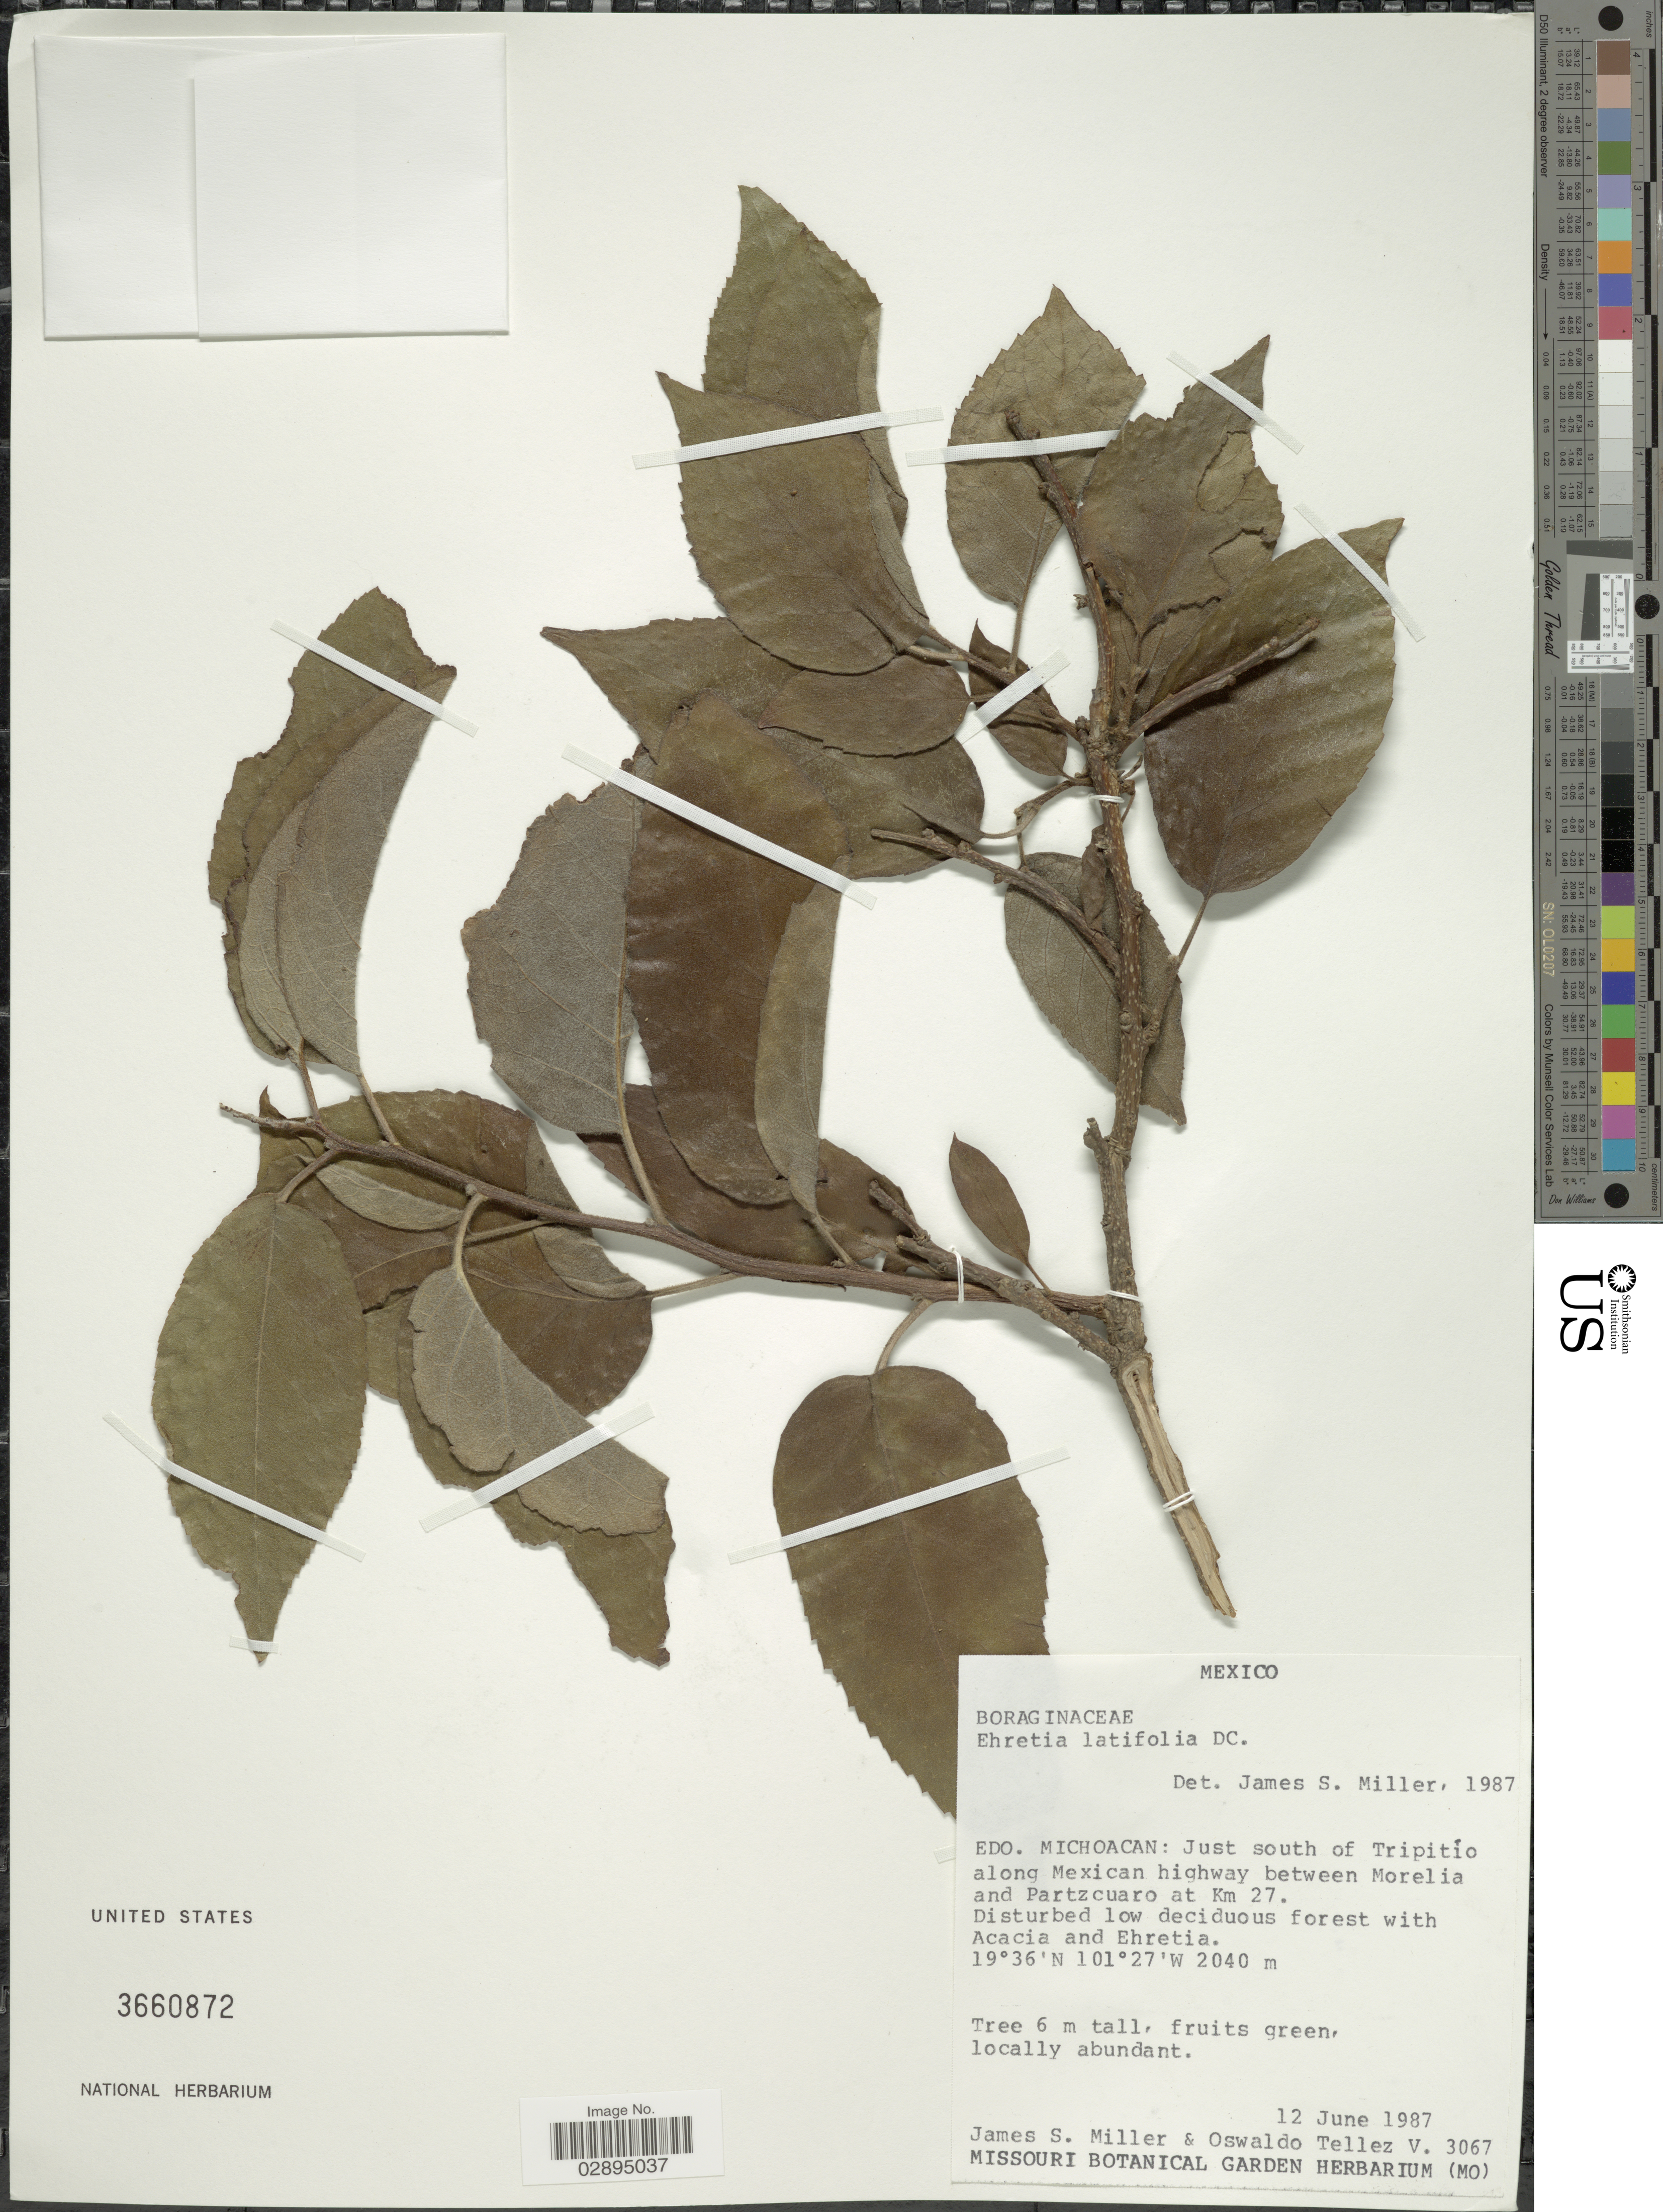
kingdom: Plantae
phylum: Tracheophyta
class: Magnoliopsida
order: Boraginales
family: Ehretiaceae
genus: Ehretia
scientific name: Ehretia latifolia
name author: DC.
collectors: J. S. Miller & O. Téllez V.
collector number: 3067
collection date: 1987-06-12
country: Mexico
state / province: Michoacán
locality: Edo. Michoacan: Just south of Tripitío along Mexican highway between Morelia and Partzcuaro at Km 27.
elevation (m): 2040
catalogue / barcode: US 3660872